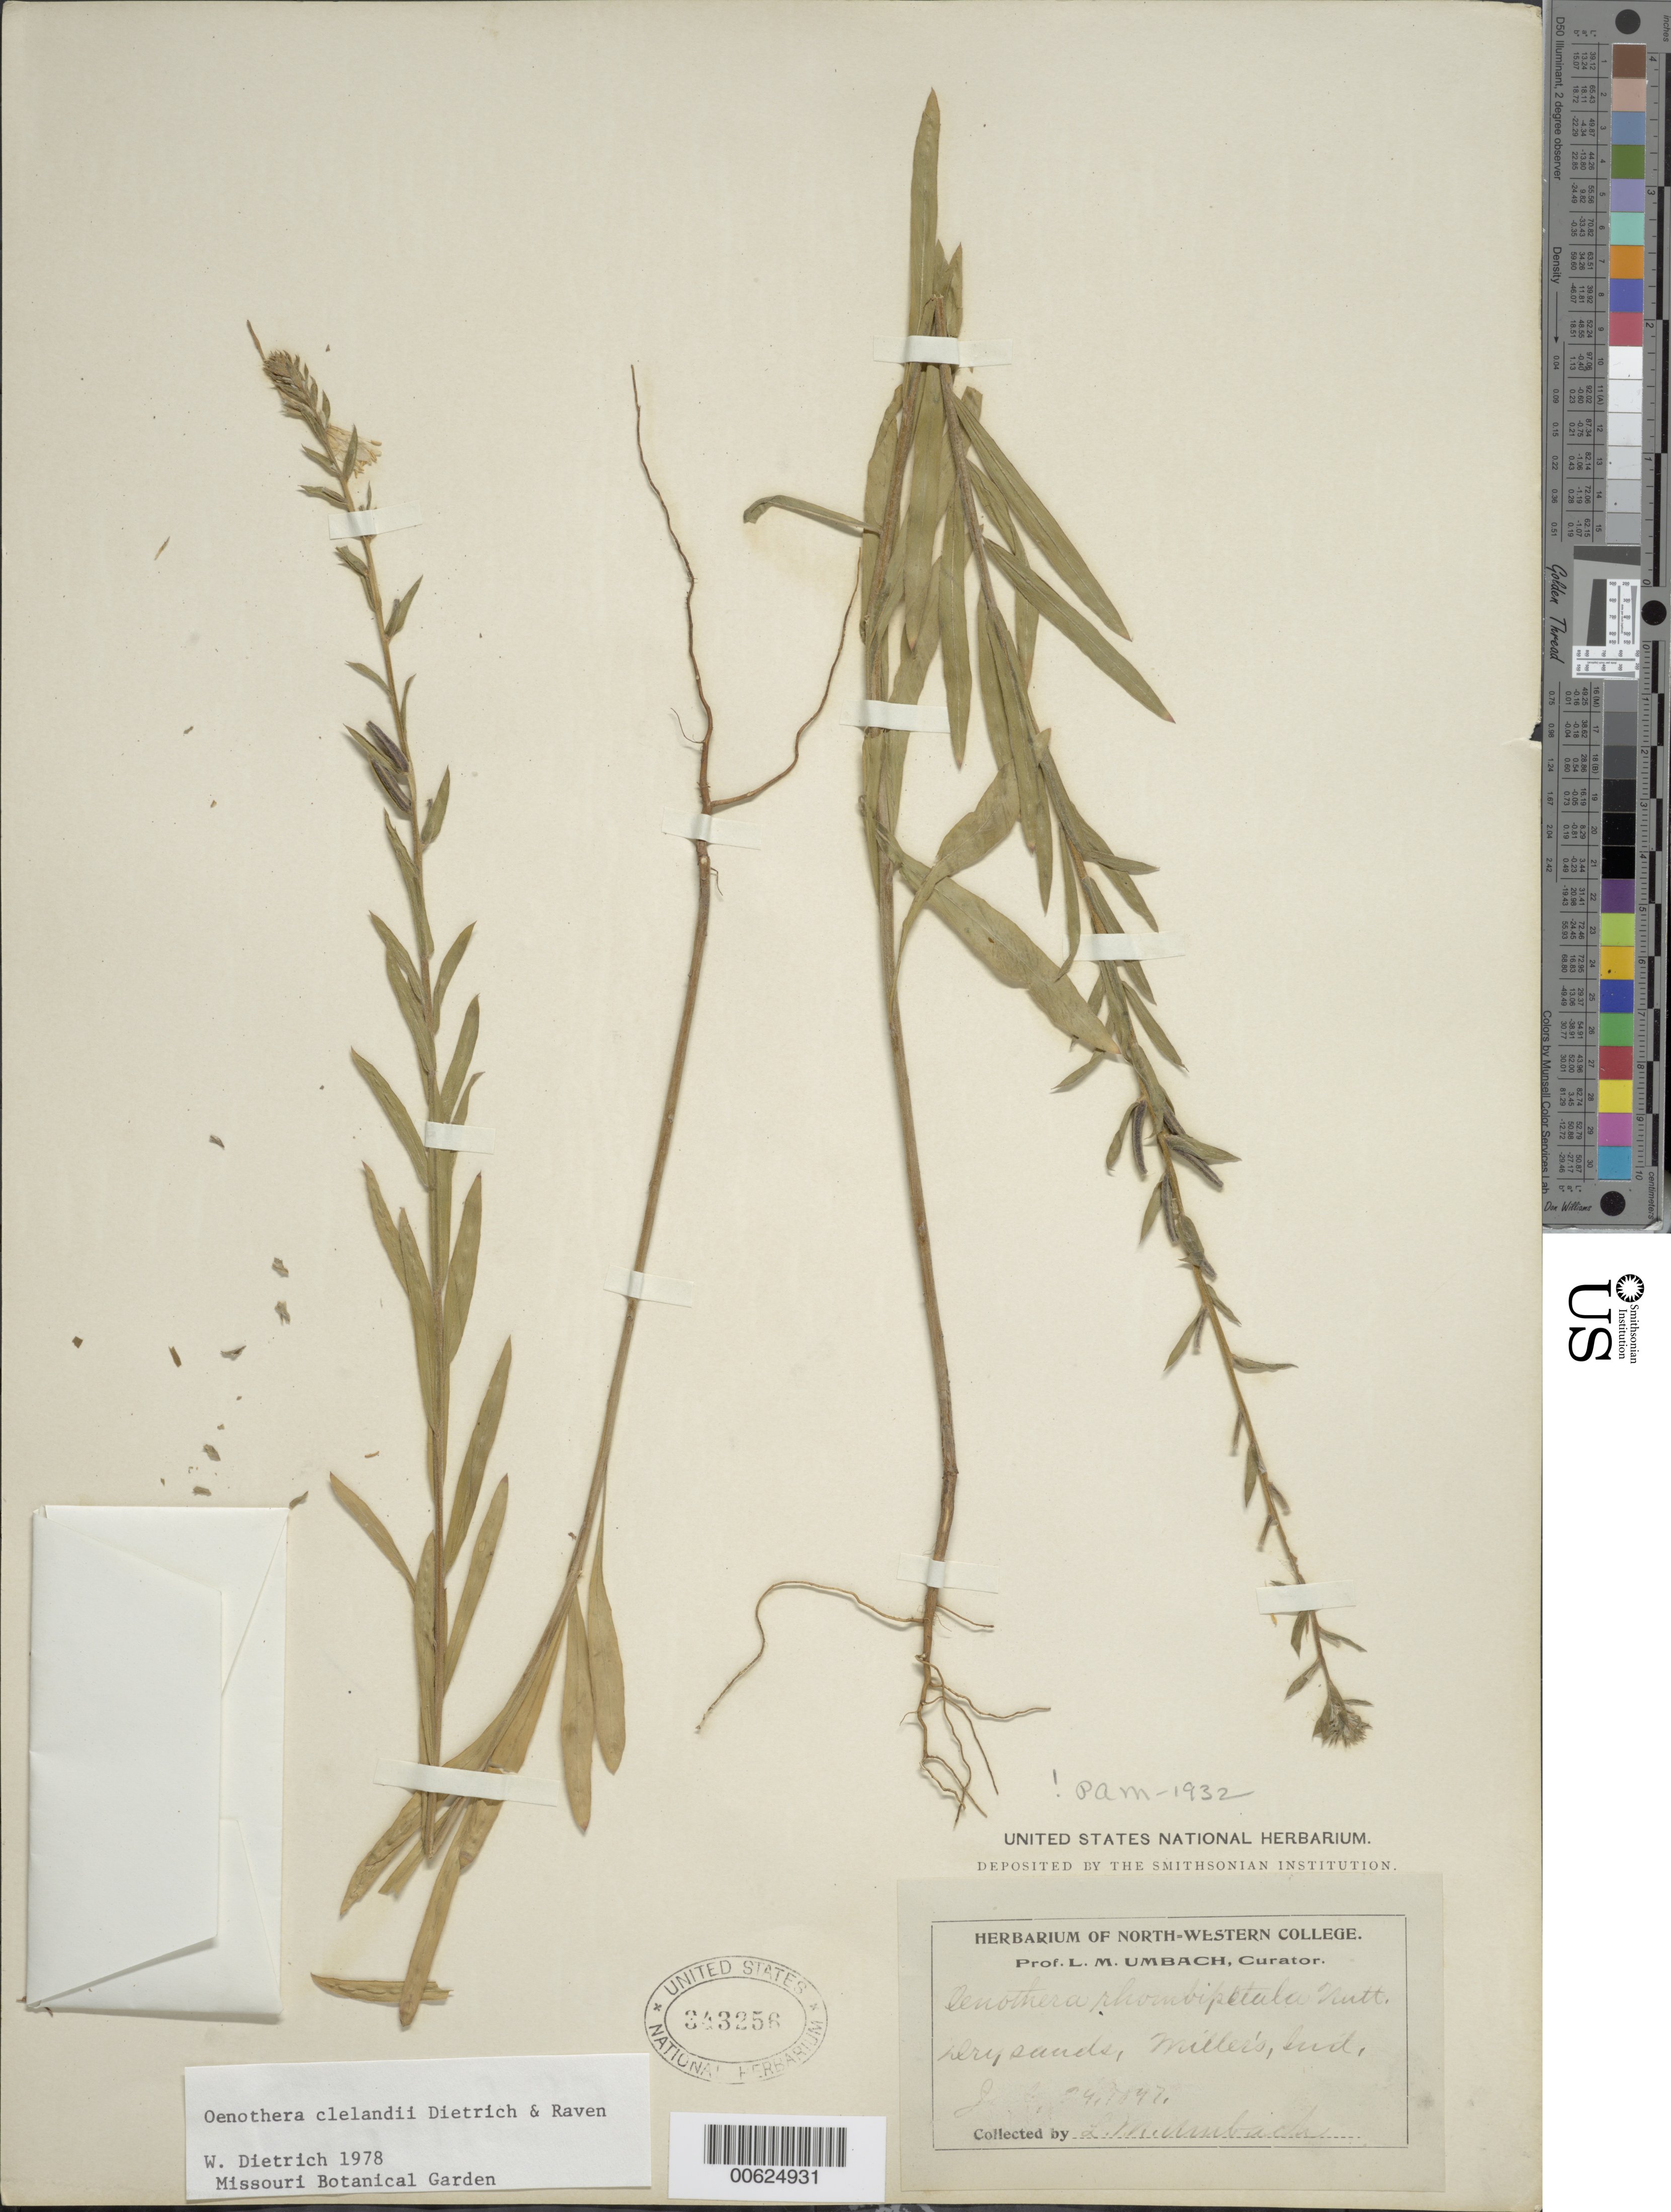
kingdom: Plantae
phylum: Tracheophyta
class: Magnoliopsida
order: Myrtales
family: Onagraceae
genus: Oenothera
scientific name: Oenothera clelandii W. Dietr., P.H. Raven & W.L. Wagner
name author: W. Dietr. et al.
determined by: Dietrich, W.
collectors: L. M. Umbach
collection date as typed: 24 Jul 1897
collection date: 1897-07-24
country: United States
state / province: Indiana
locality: Millers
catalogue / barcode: US 343256